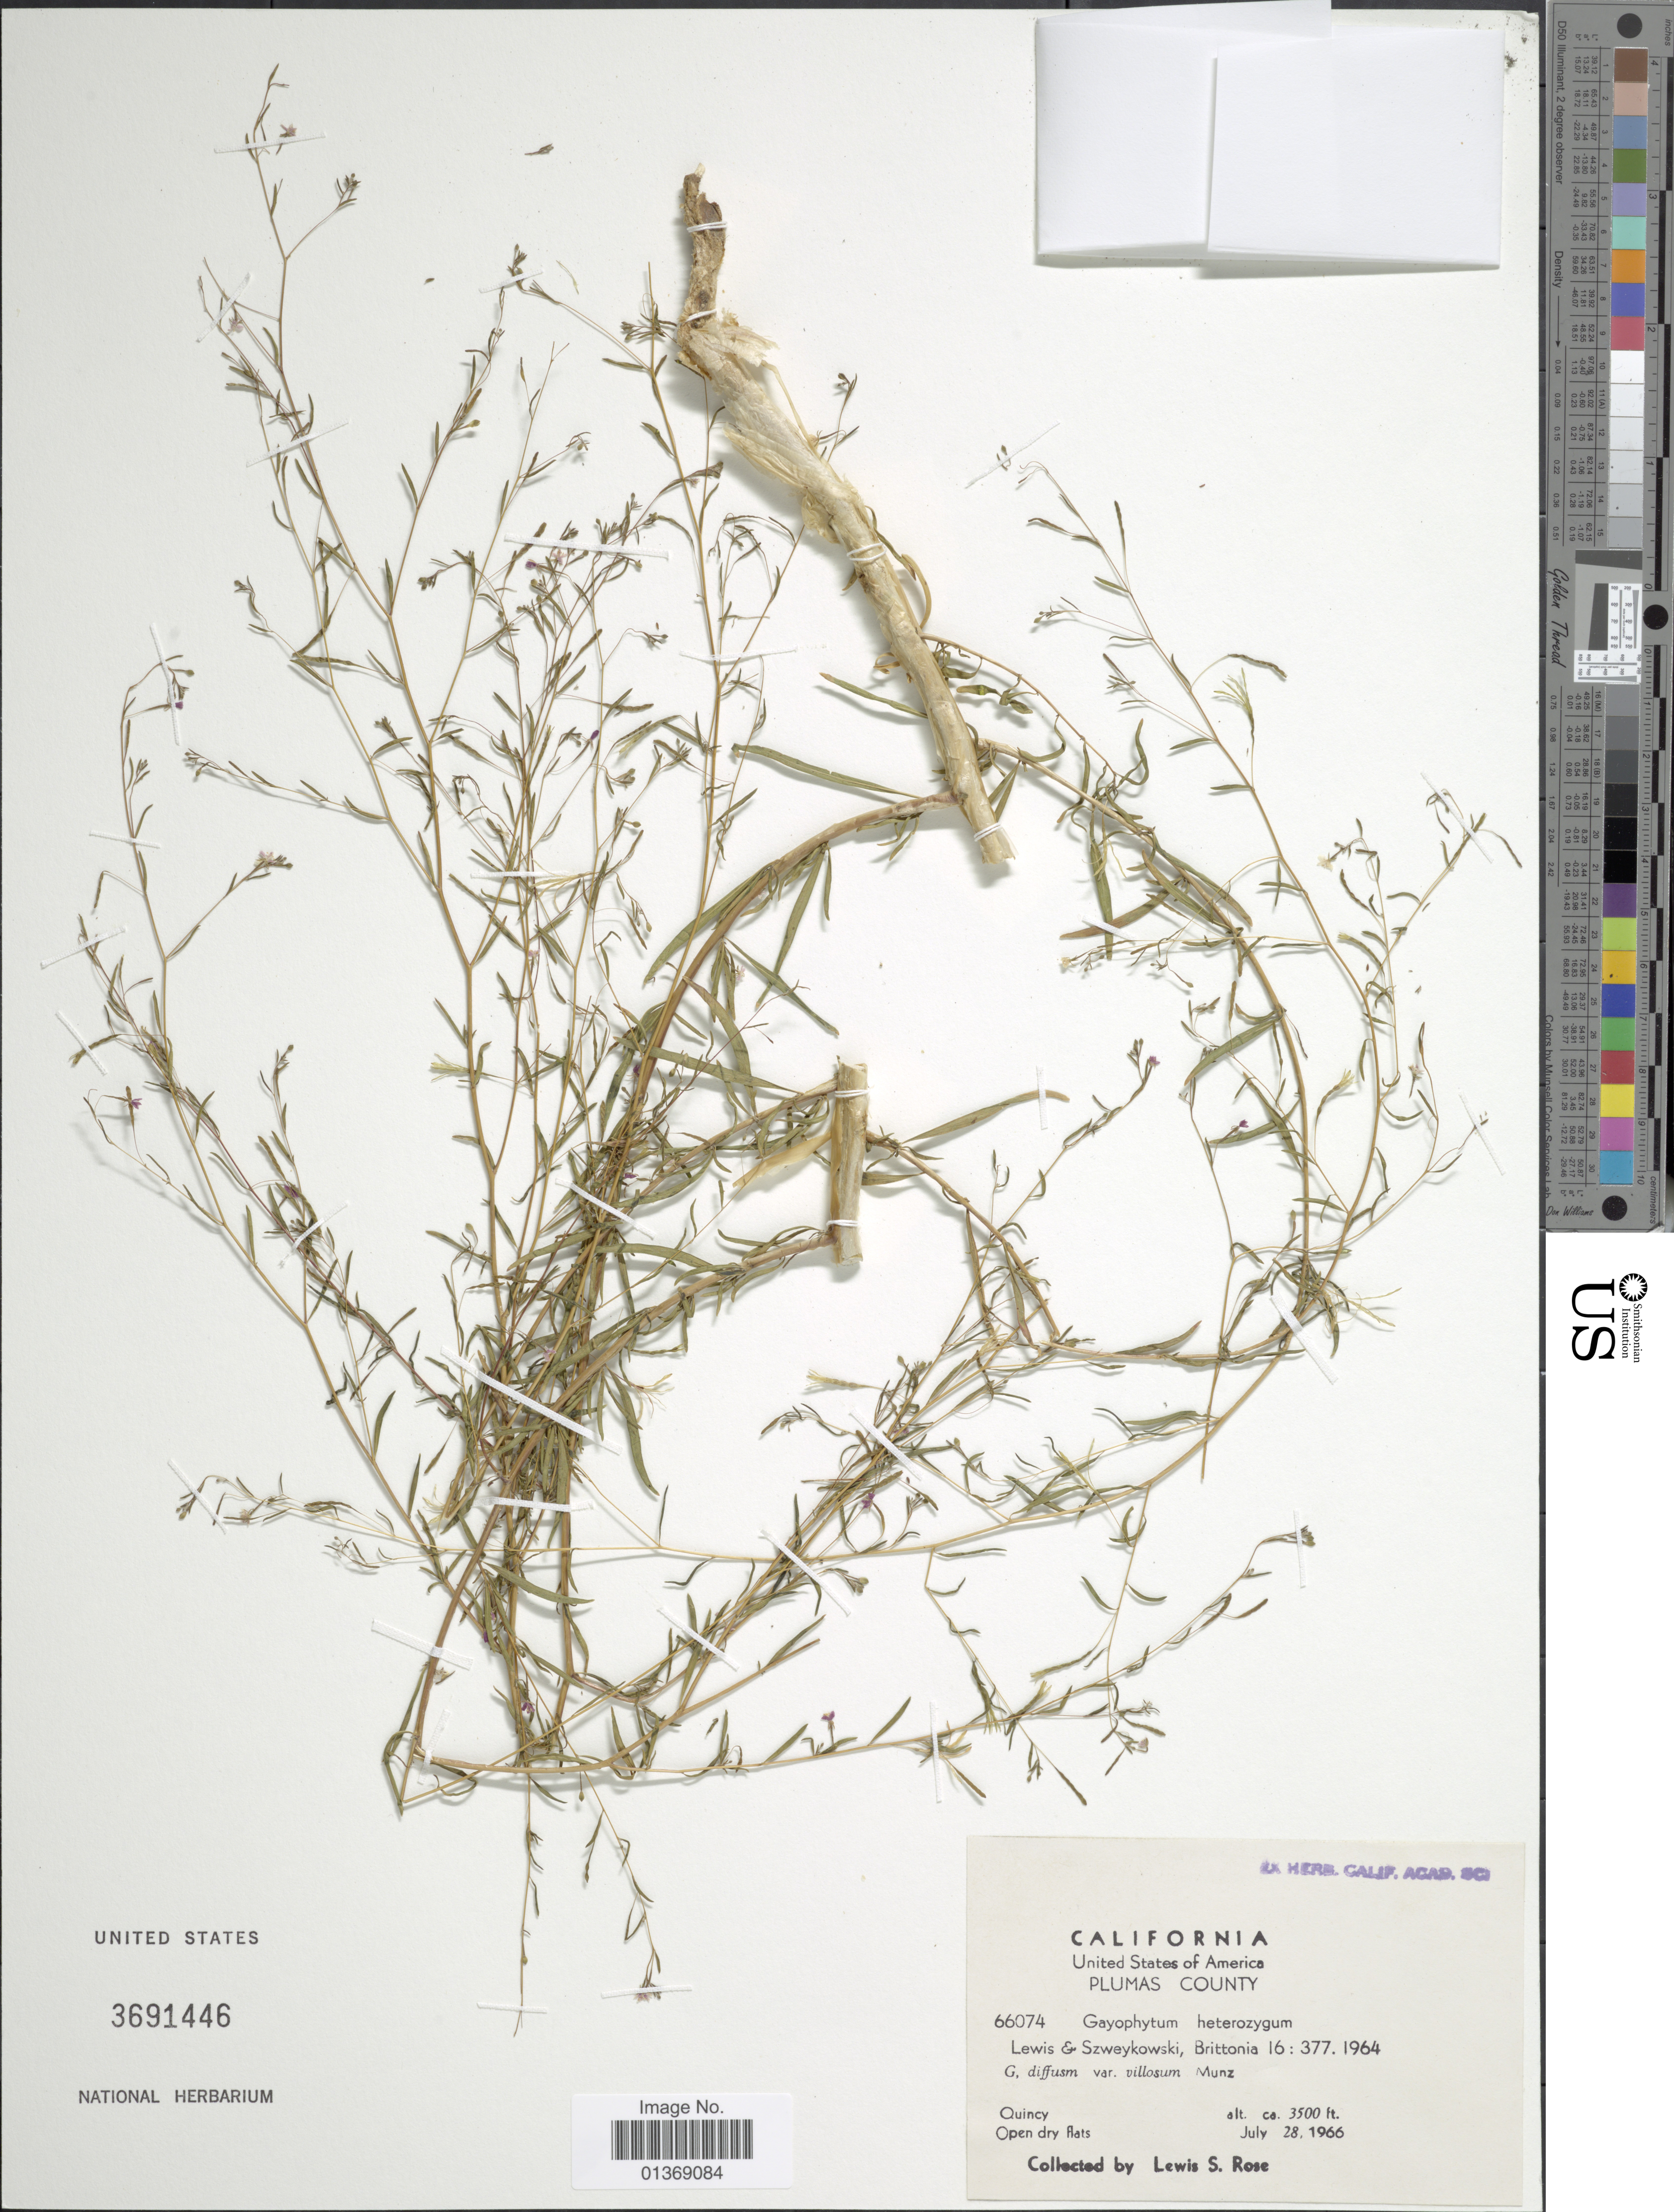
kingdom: Plantae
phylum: Tracheophyta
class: Magnoliopsida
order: Myrtales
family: Onagraceae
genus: Gayophytum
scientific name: Gayophytum heterozygum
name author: F. H. Lewis & Szweyk.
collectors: L. S. Rose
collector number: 66074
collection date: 1966-07-28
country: United States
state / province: California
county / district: Plumas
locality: Plumas County. Quincy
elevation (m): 1067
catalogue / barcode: US 3691446